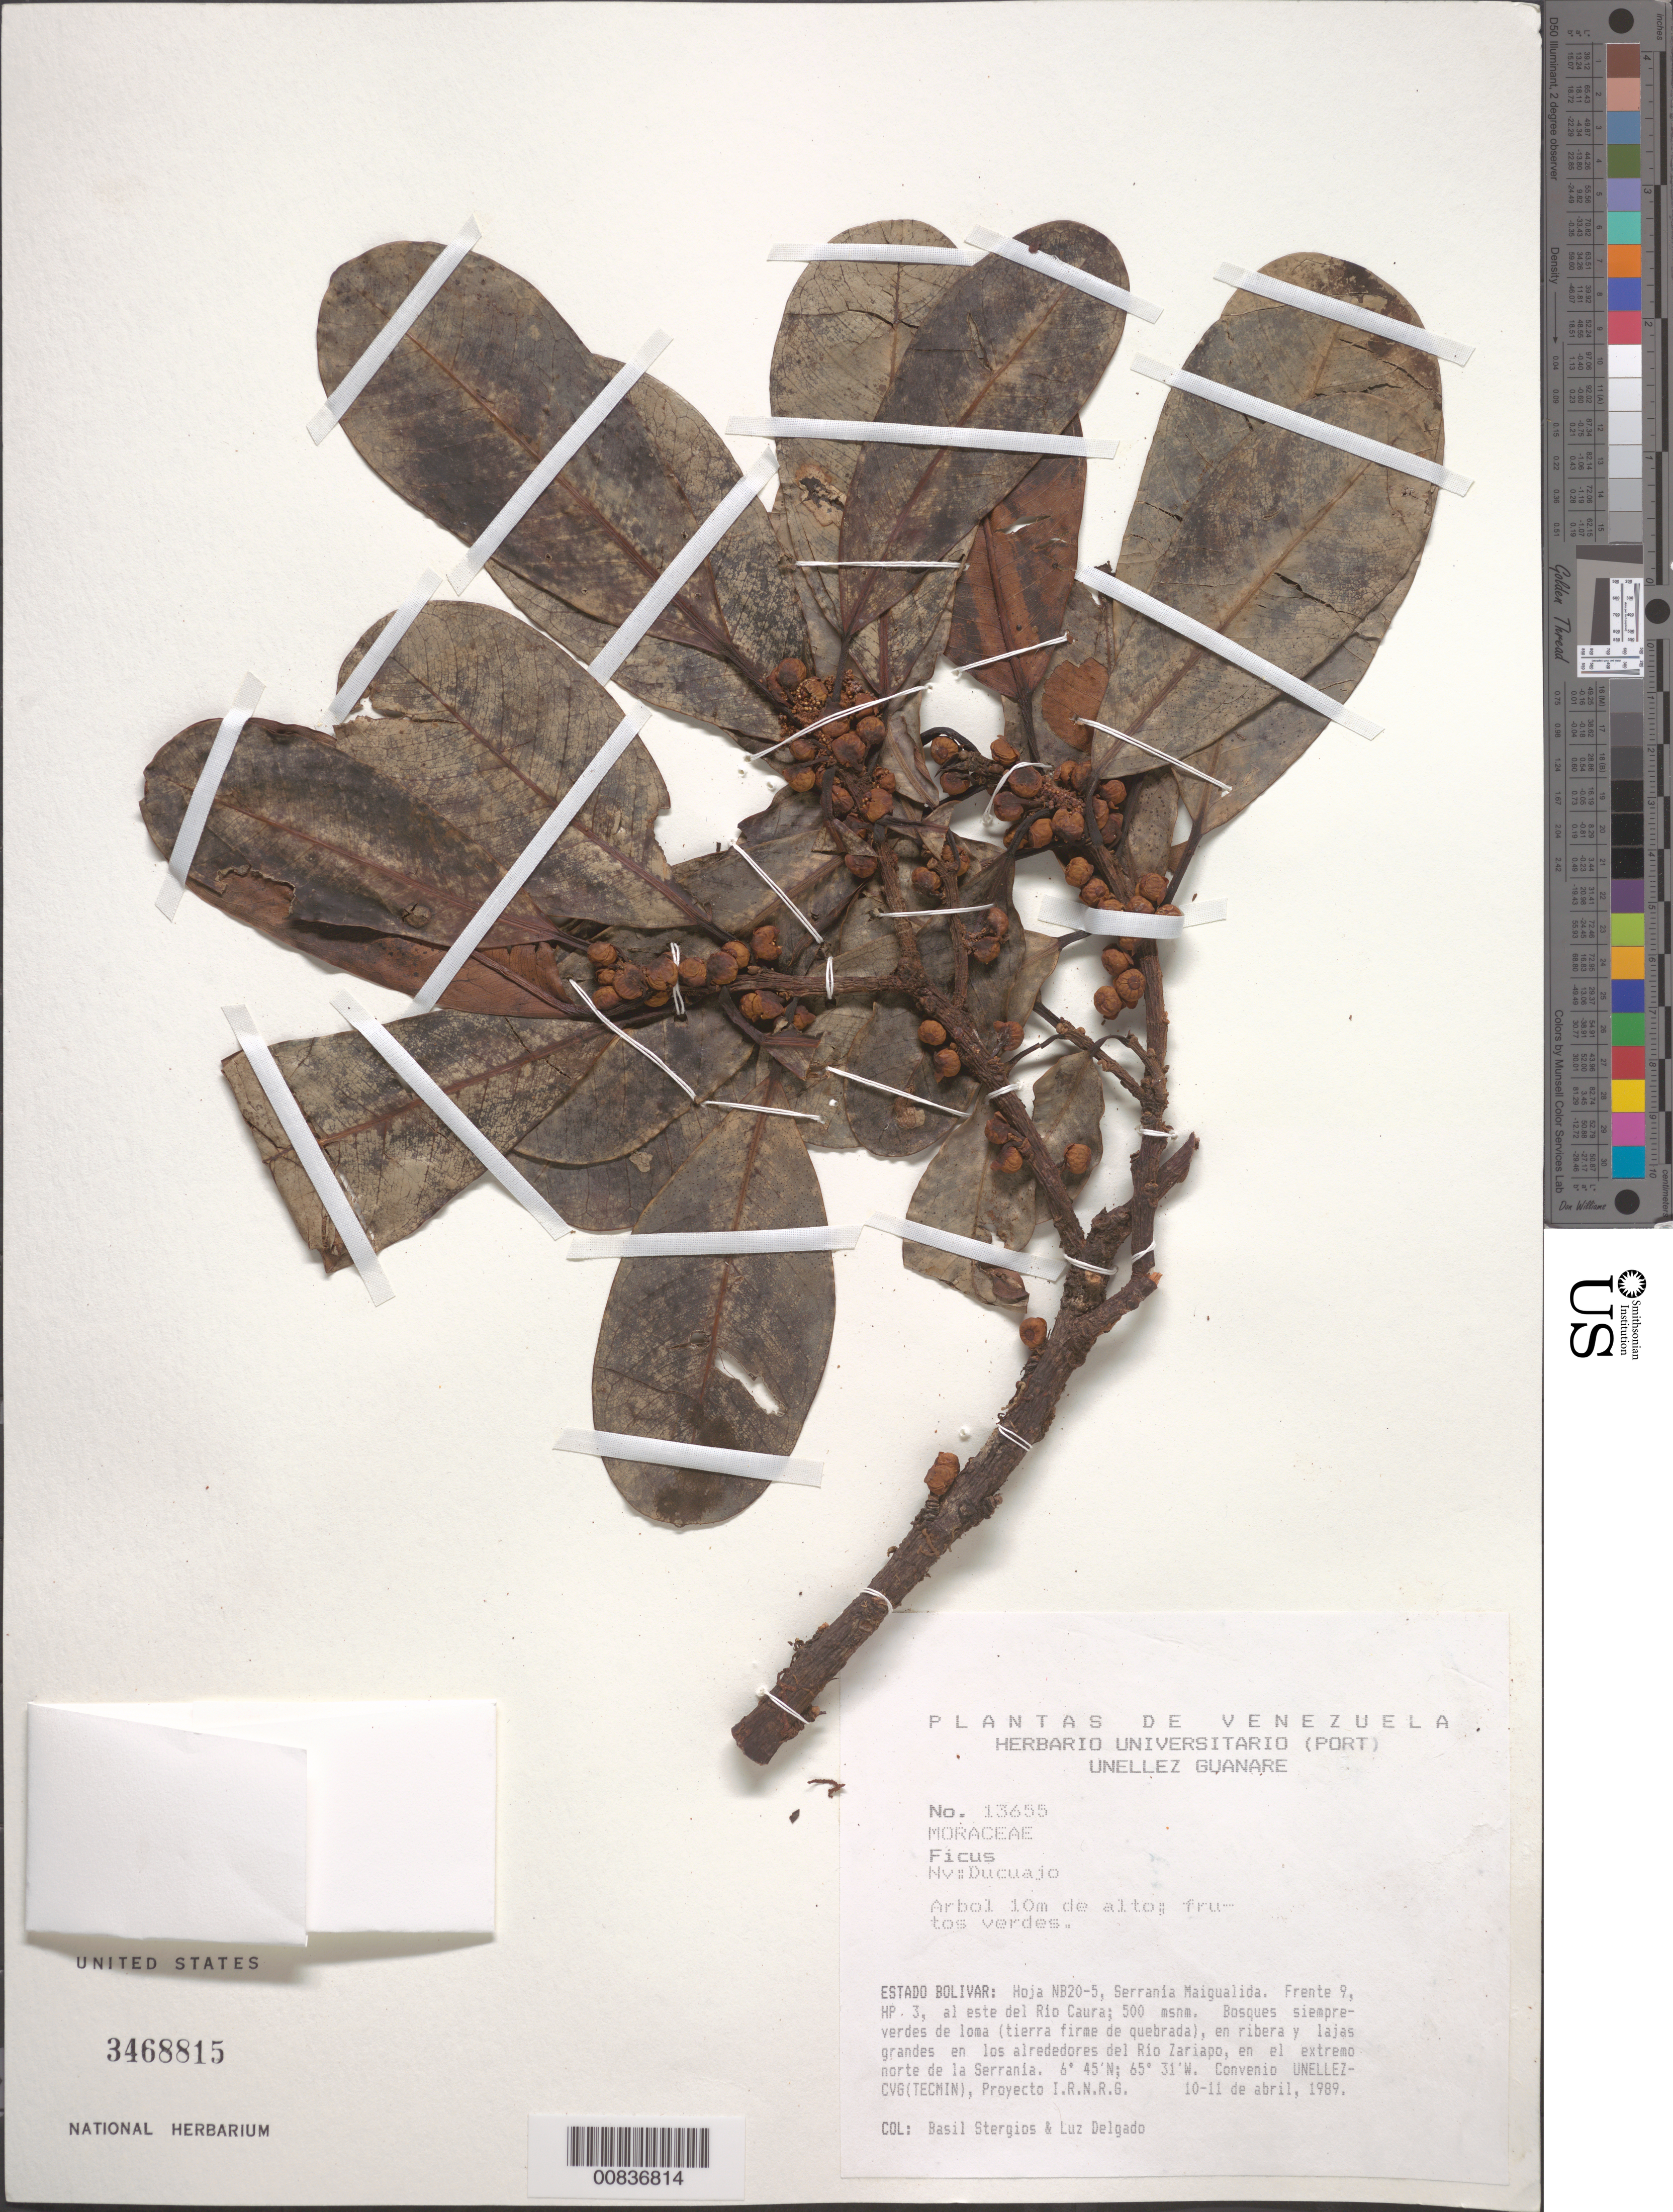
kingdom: Plantae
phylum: Tracheophyta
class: Magnoliopsida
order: Rosales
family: Moraceae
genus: Ficus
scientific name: Ficus sp.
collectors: B. G. Stergios & L. Delgado V.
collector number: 13655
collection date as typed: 10-Apr-89 to 11-Apr-89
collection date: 1989-04-10/1989-04-11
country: Venezuela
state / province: Bolívar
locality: Serrania Maigualida, E del río Caura, alrededores del río Zariapo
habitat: Bosques siempre-verdes de loma (tierra firme de quebrada), en ribera y lajas grandesen los alrededores del río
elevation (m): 500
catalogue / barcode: US 3468815